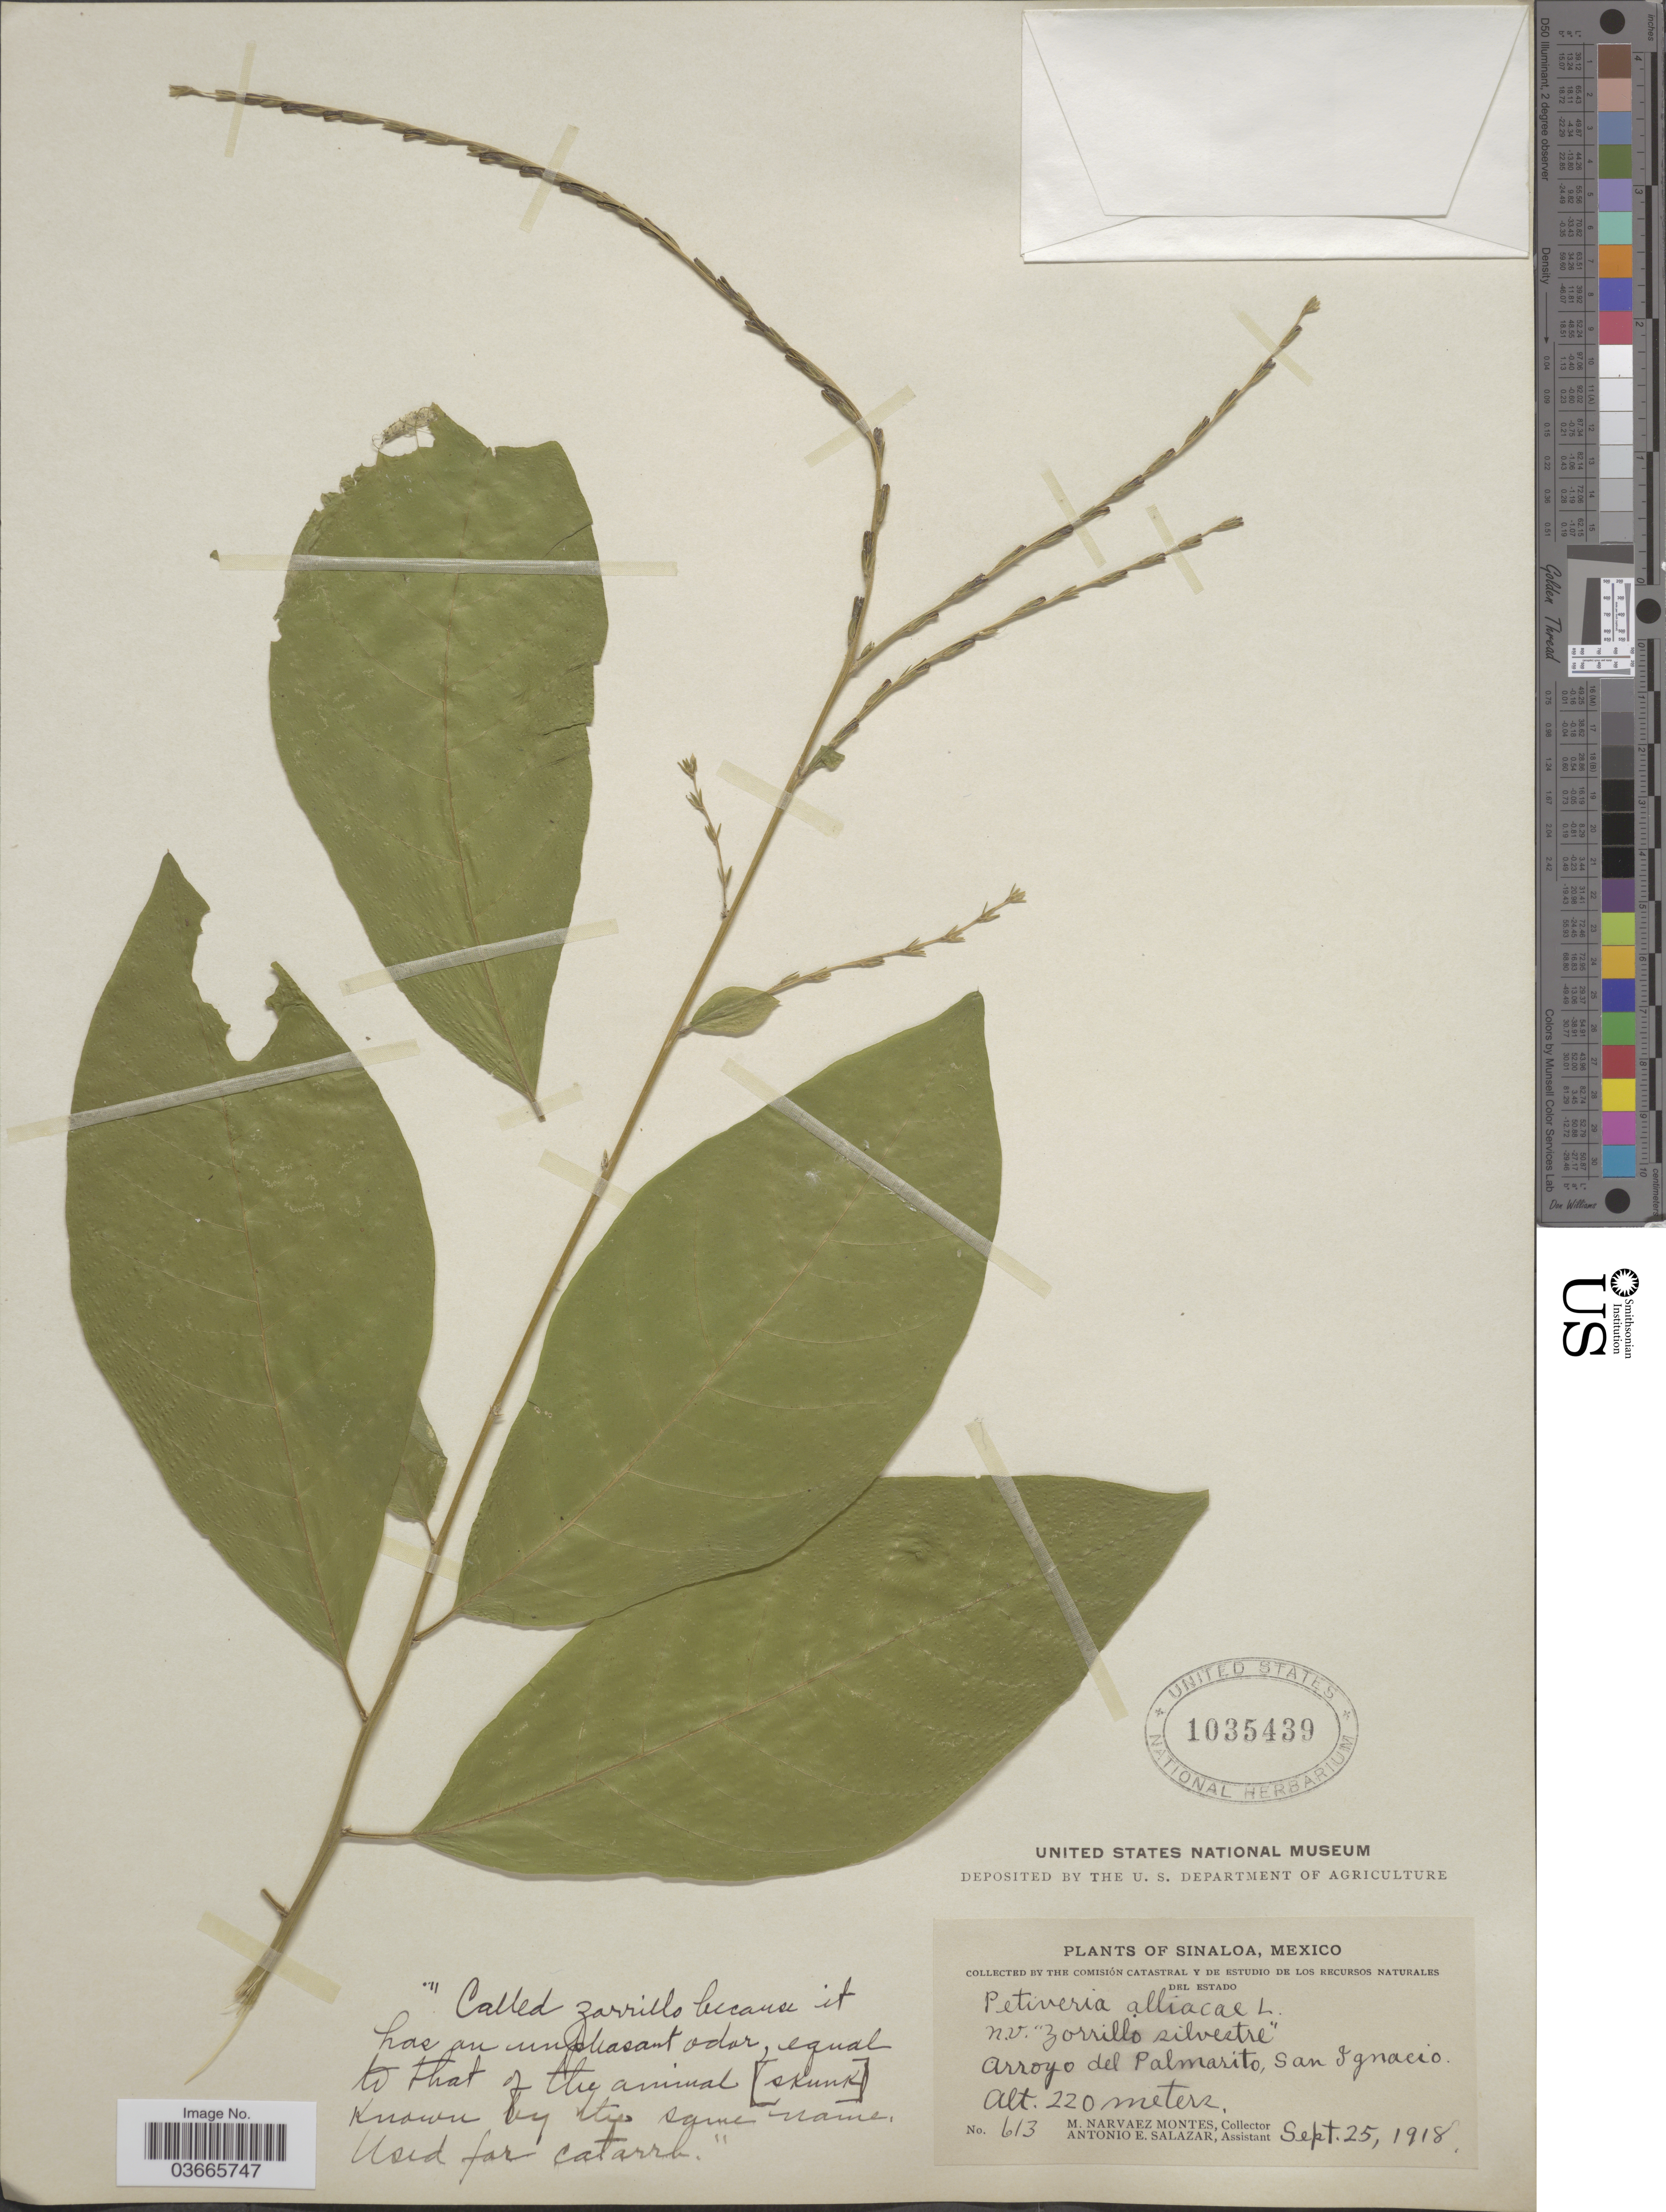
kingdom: Plantae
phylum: Tracheophyta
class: Magnoliopsida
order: Caryophyllales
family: Phytolaccaceae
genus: Petiveria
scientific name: Petiveria alliacea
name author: L.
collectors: M. Narvaez-Montes & A. E. Salazar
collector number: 613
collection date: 1918-09-25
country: Mexico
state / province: Sinaloa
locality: Arroyo del Palmarito, San Ignacio.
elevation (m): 220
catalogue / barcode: US 1035439